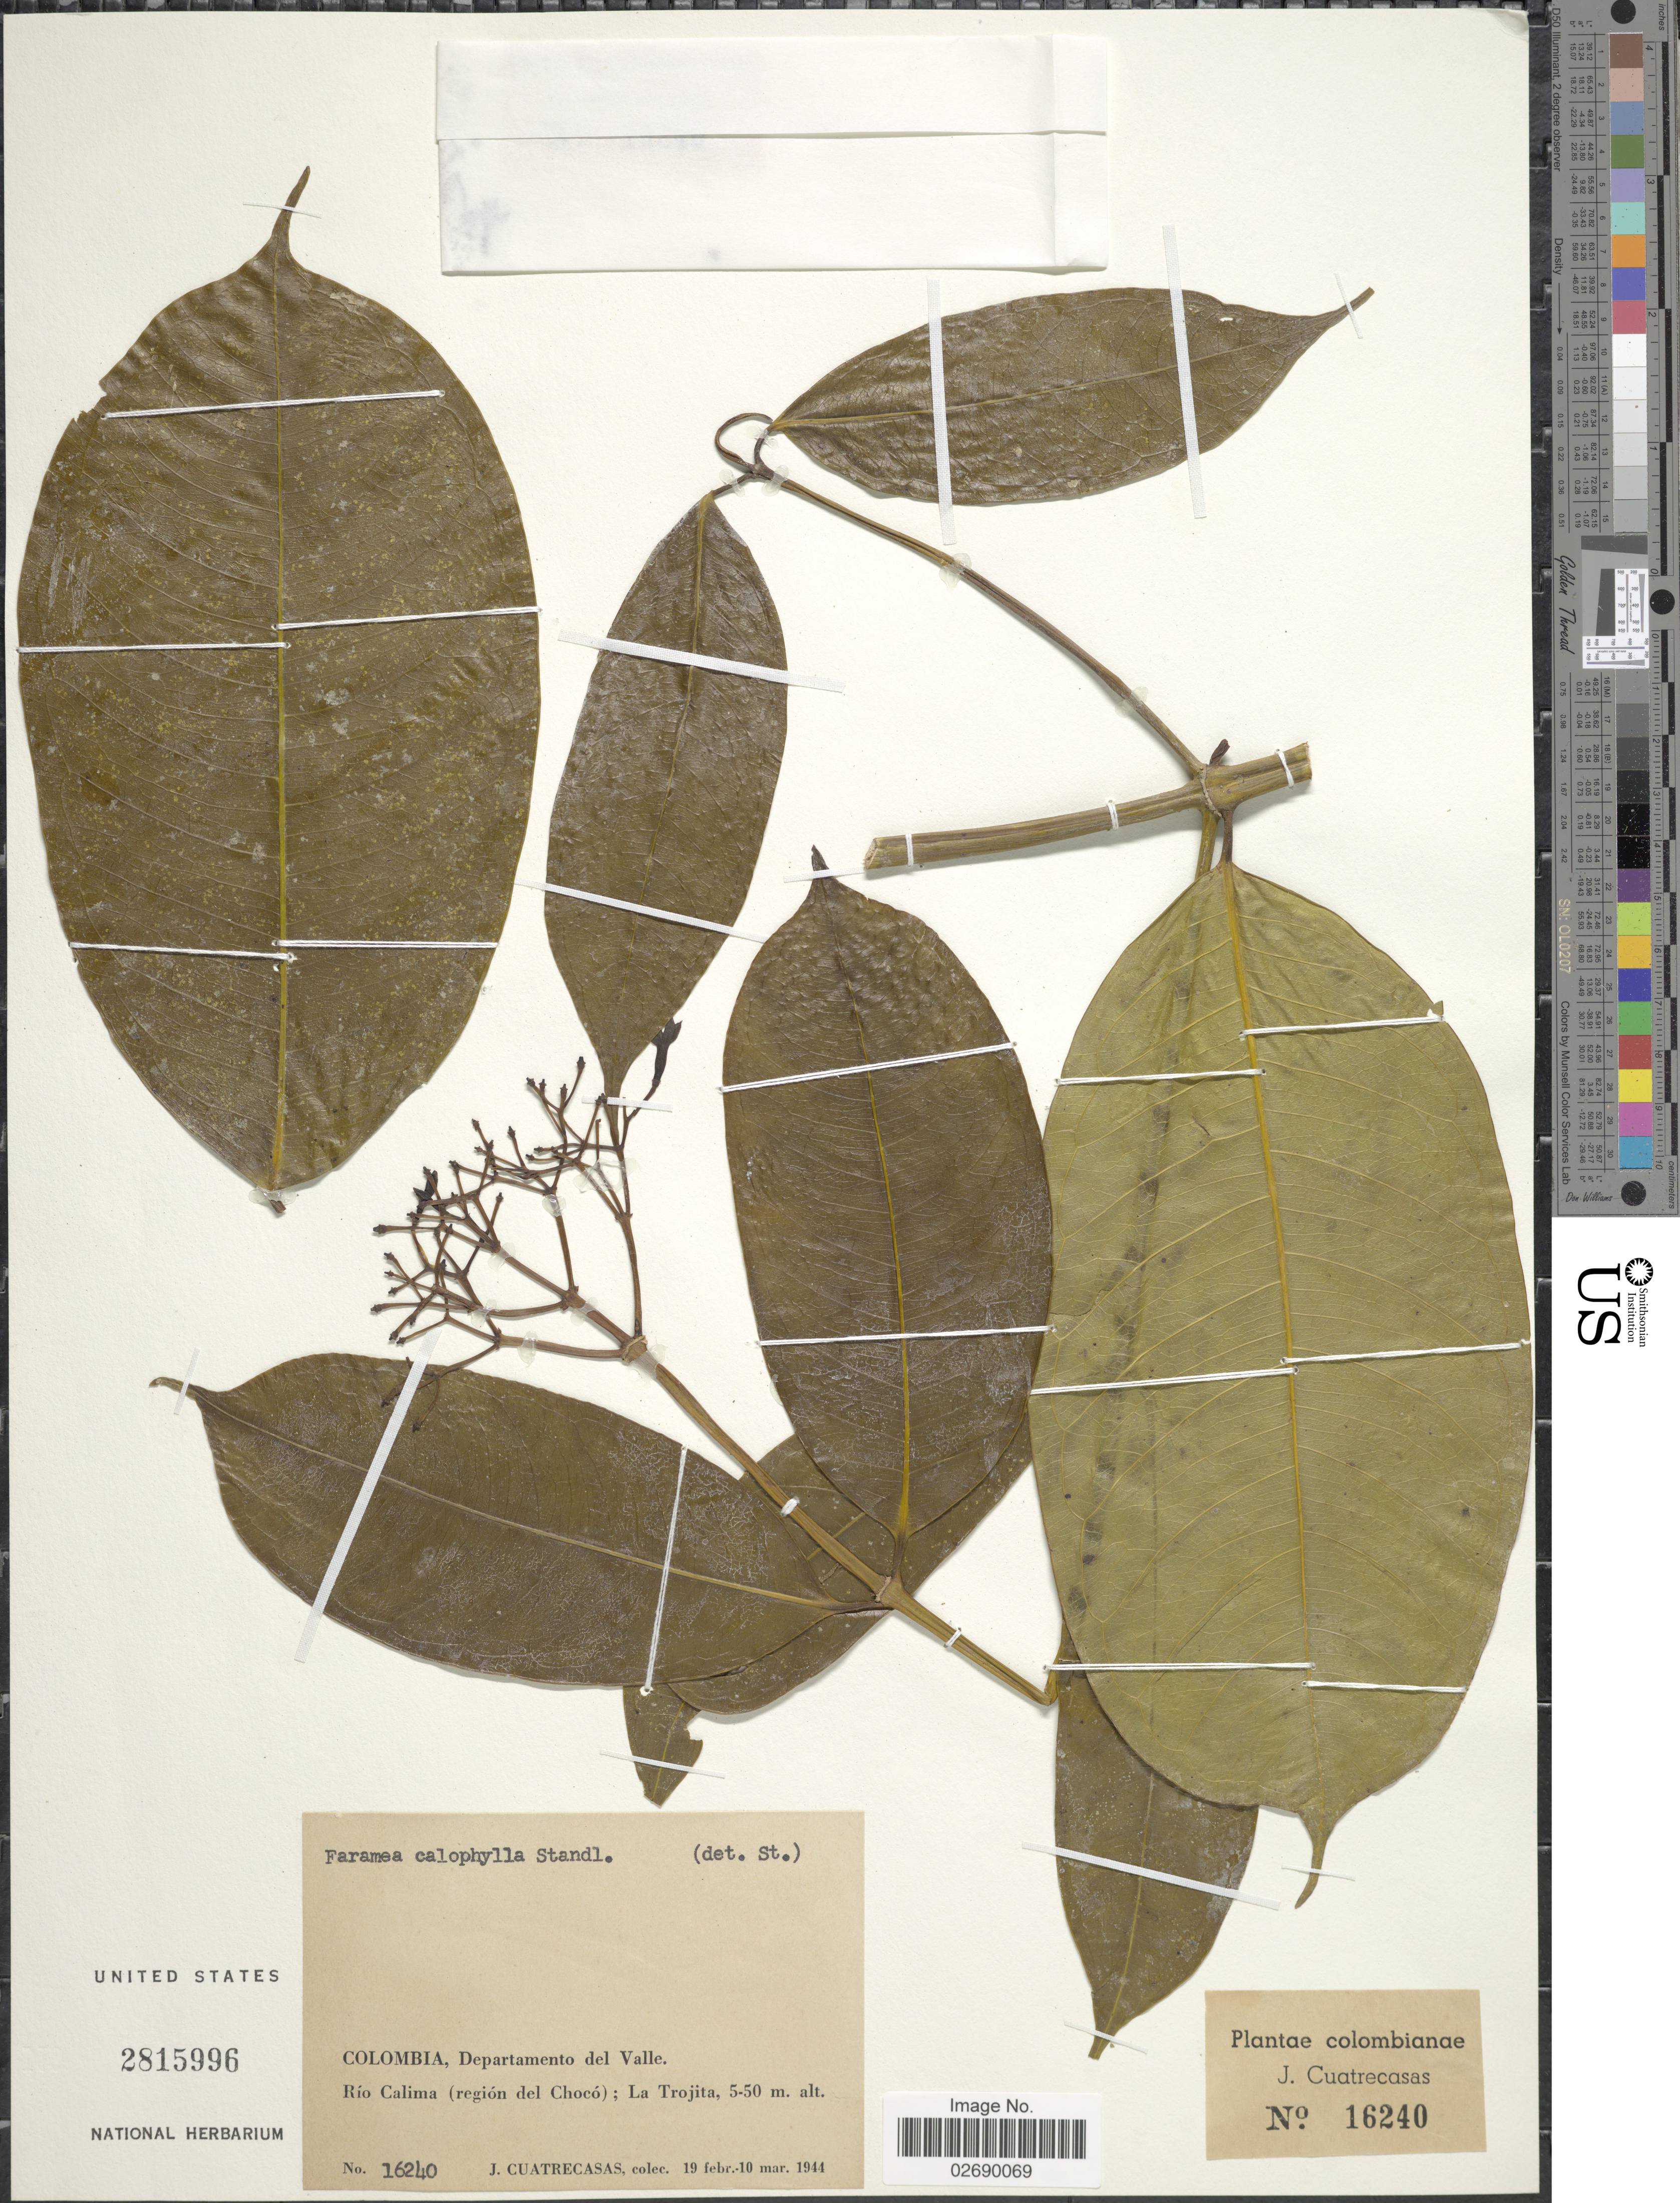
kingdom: Plantae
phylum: Tracheophyta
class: Magnoliopsida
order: Gentianales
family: Rubiaceae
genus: Faramea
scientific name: Faramea calophylla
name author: Standl.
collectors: J. Cuatrecasas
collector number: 16240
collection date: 1944-02-19/1944-03-10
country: Colombia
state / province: Valle del Cauca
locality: Departamento del Valle. Rio Calima (region del Choco); La Trojita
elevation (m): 5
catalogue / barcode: US 2815996